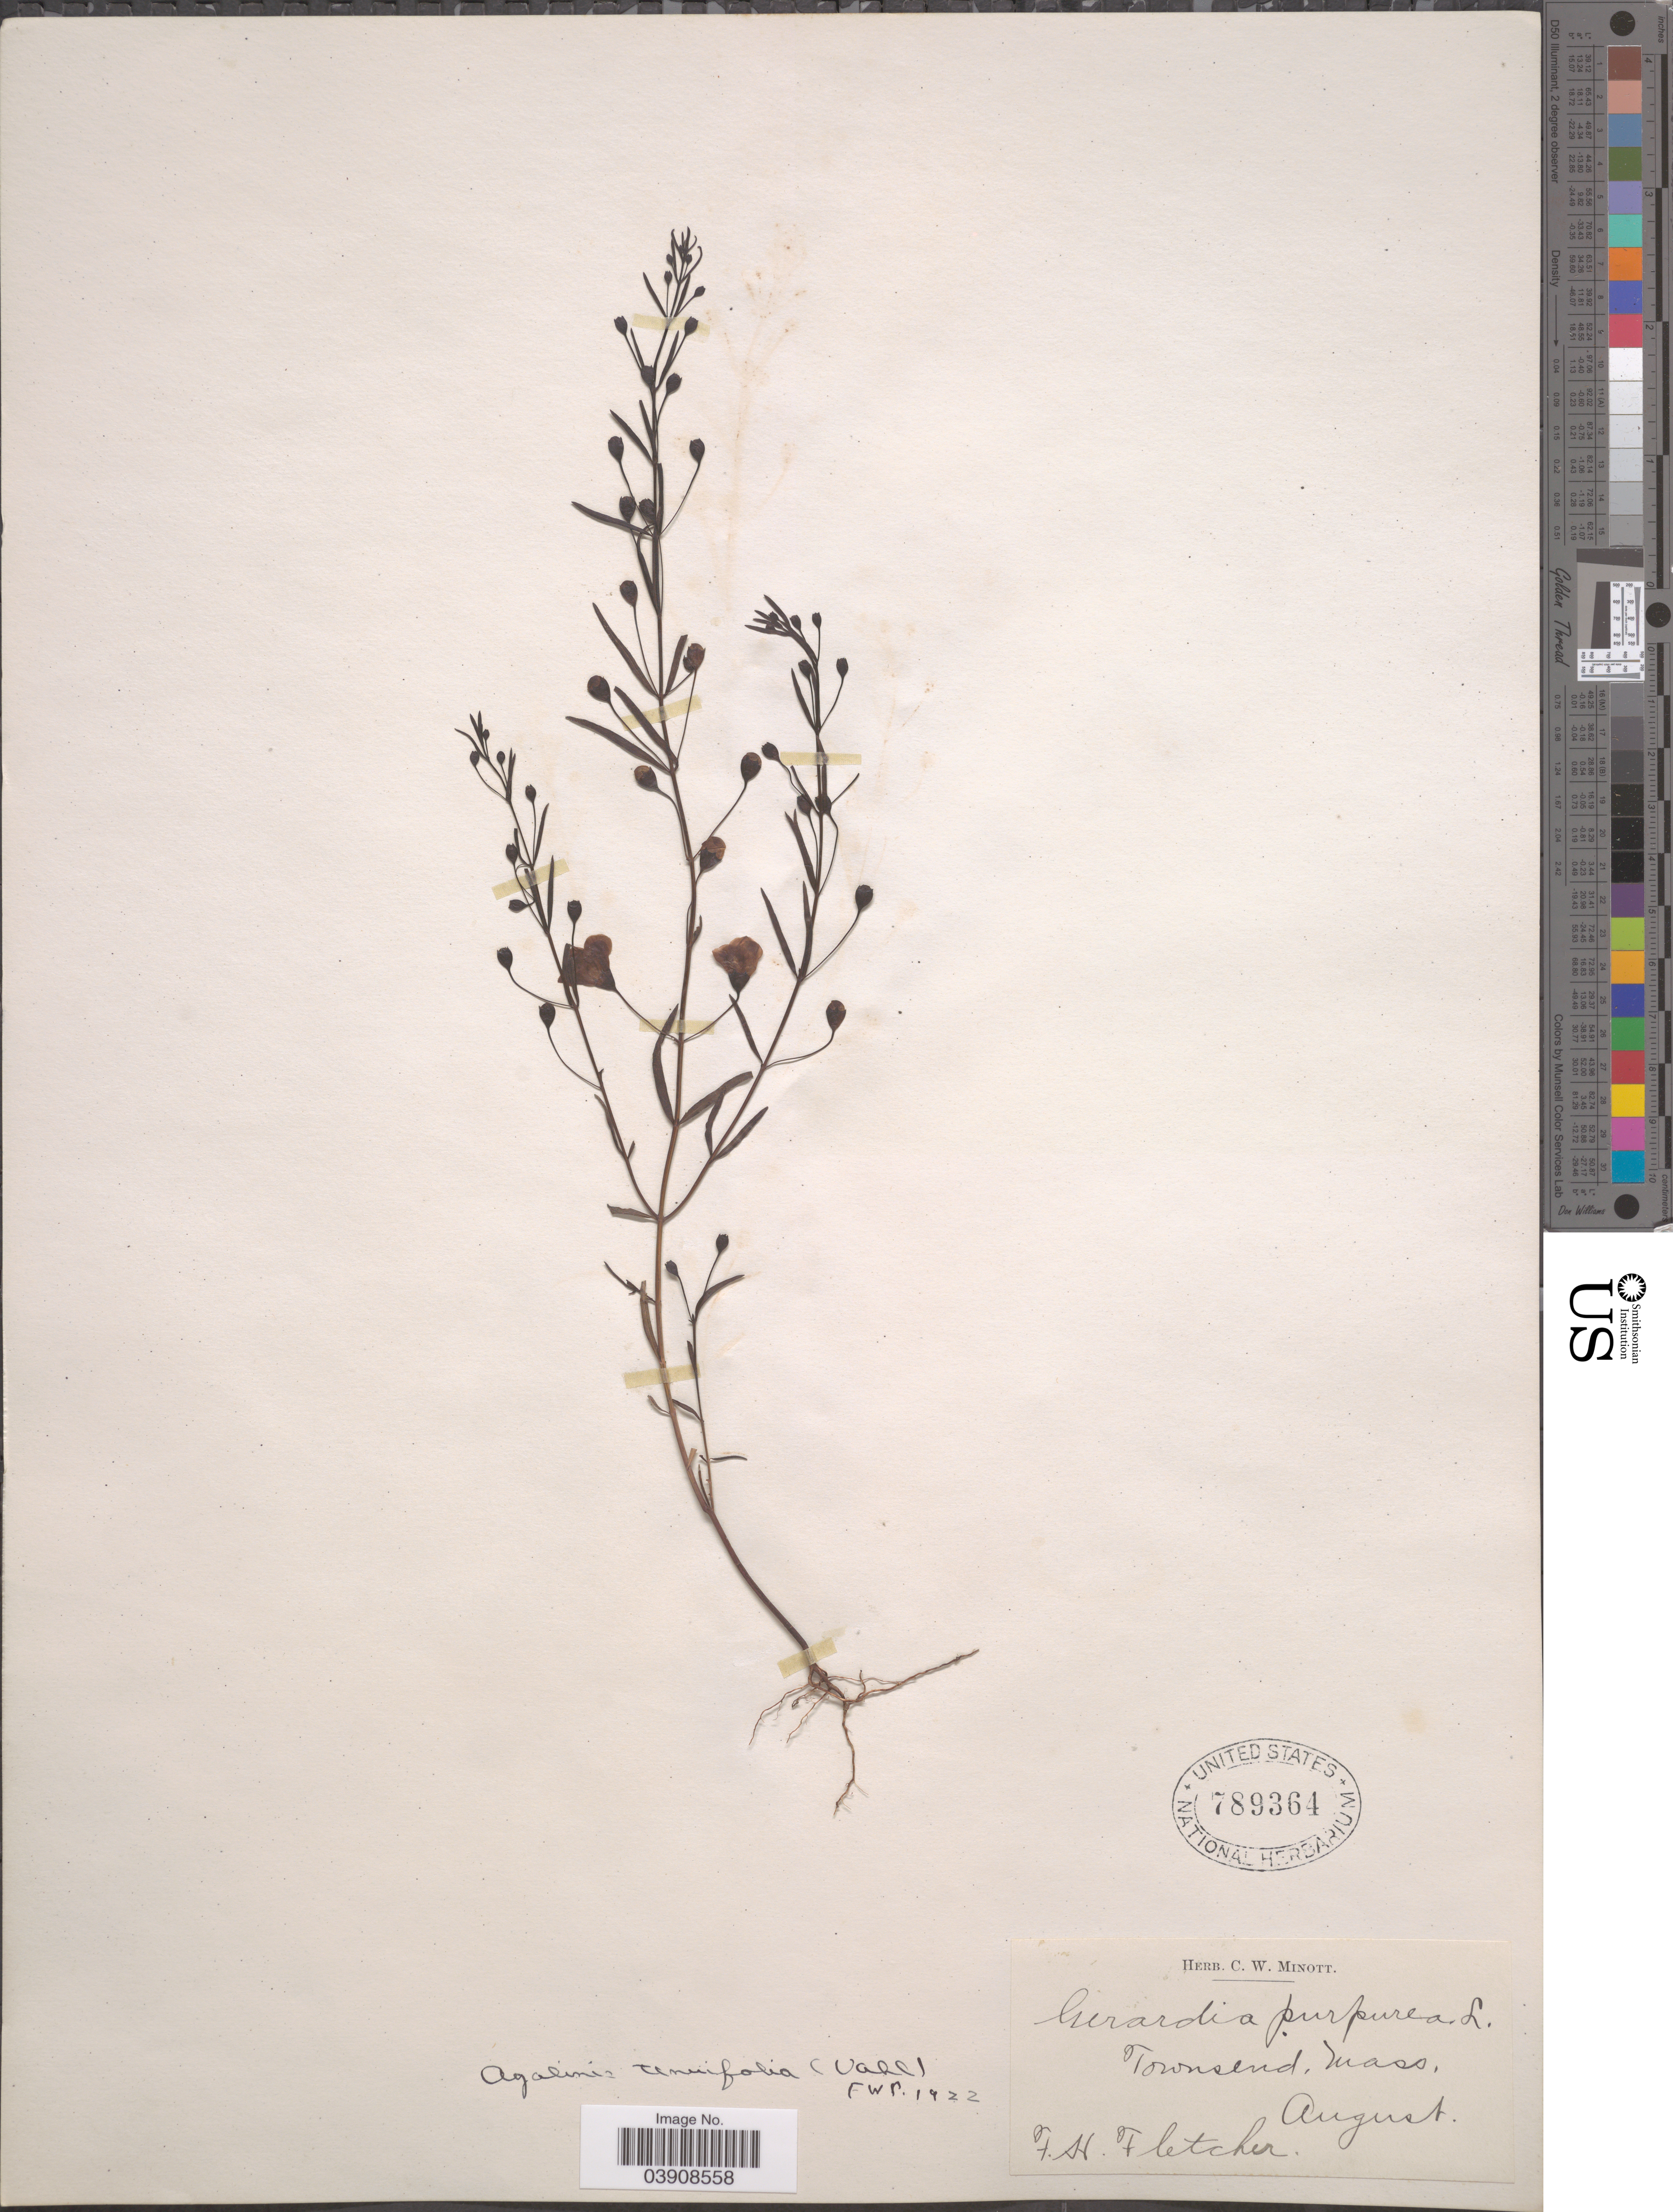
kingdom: Plantae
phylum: Tracheophyta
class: Magnoliopsida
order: Lamiales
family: Orobanchaceae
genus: Agalinis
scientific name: Agalinis tenuifolia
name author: (Vahl) Raf.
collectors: F. Fletcher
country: United States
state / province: Massachusetts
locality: Townsend.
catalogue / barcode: US 789364